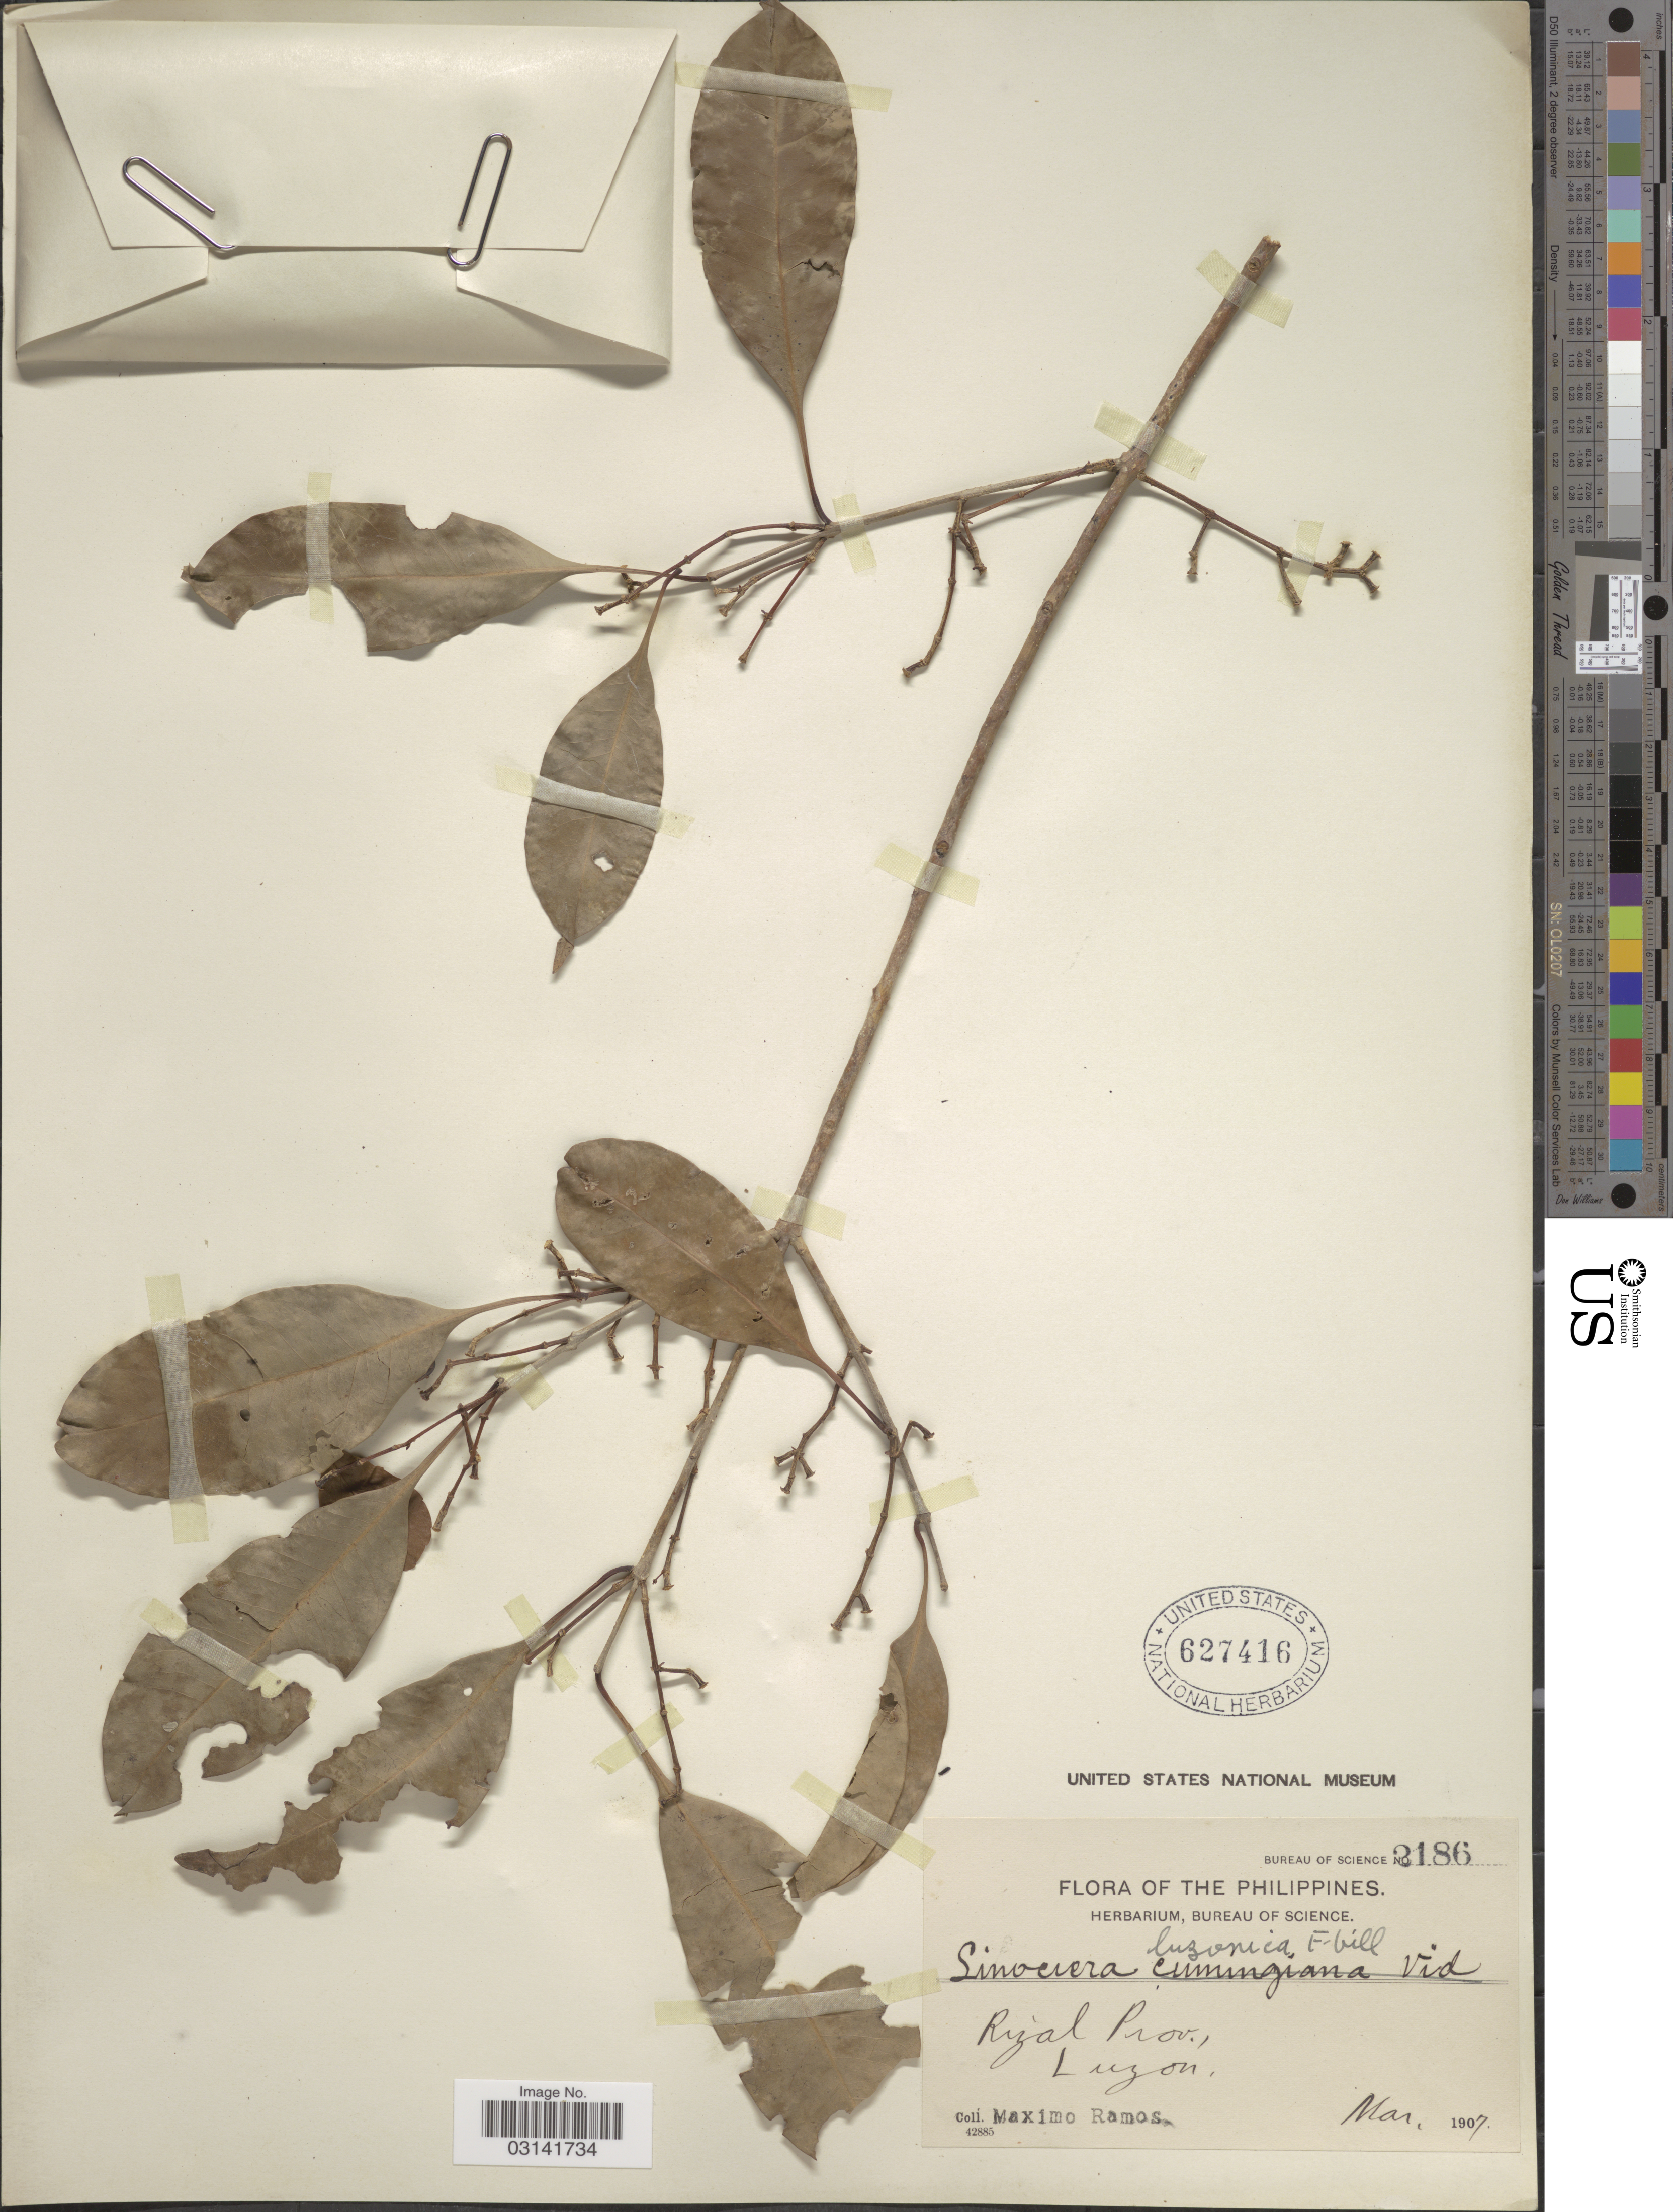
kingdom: Plantae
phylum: Tracheophyta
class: Magnoliopsida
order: Lamiales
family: Oleaceae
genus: Chionanthus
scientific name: Chionanthus ramiflorus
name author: Roxb.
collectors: M. Ramos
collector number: Bureau of Science 2186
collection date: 1907-03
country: Philippines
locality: Rizal Prov., Luzon.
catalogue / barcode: US 627416